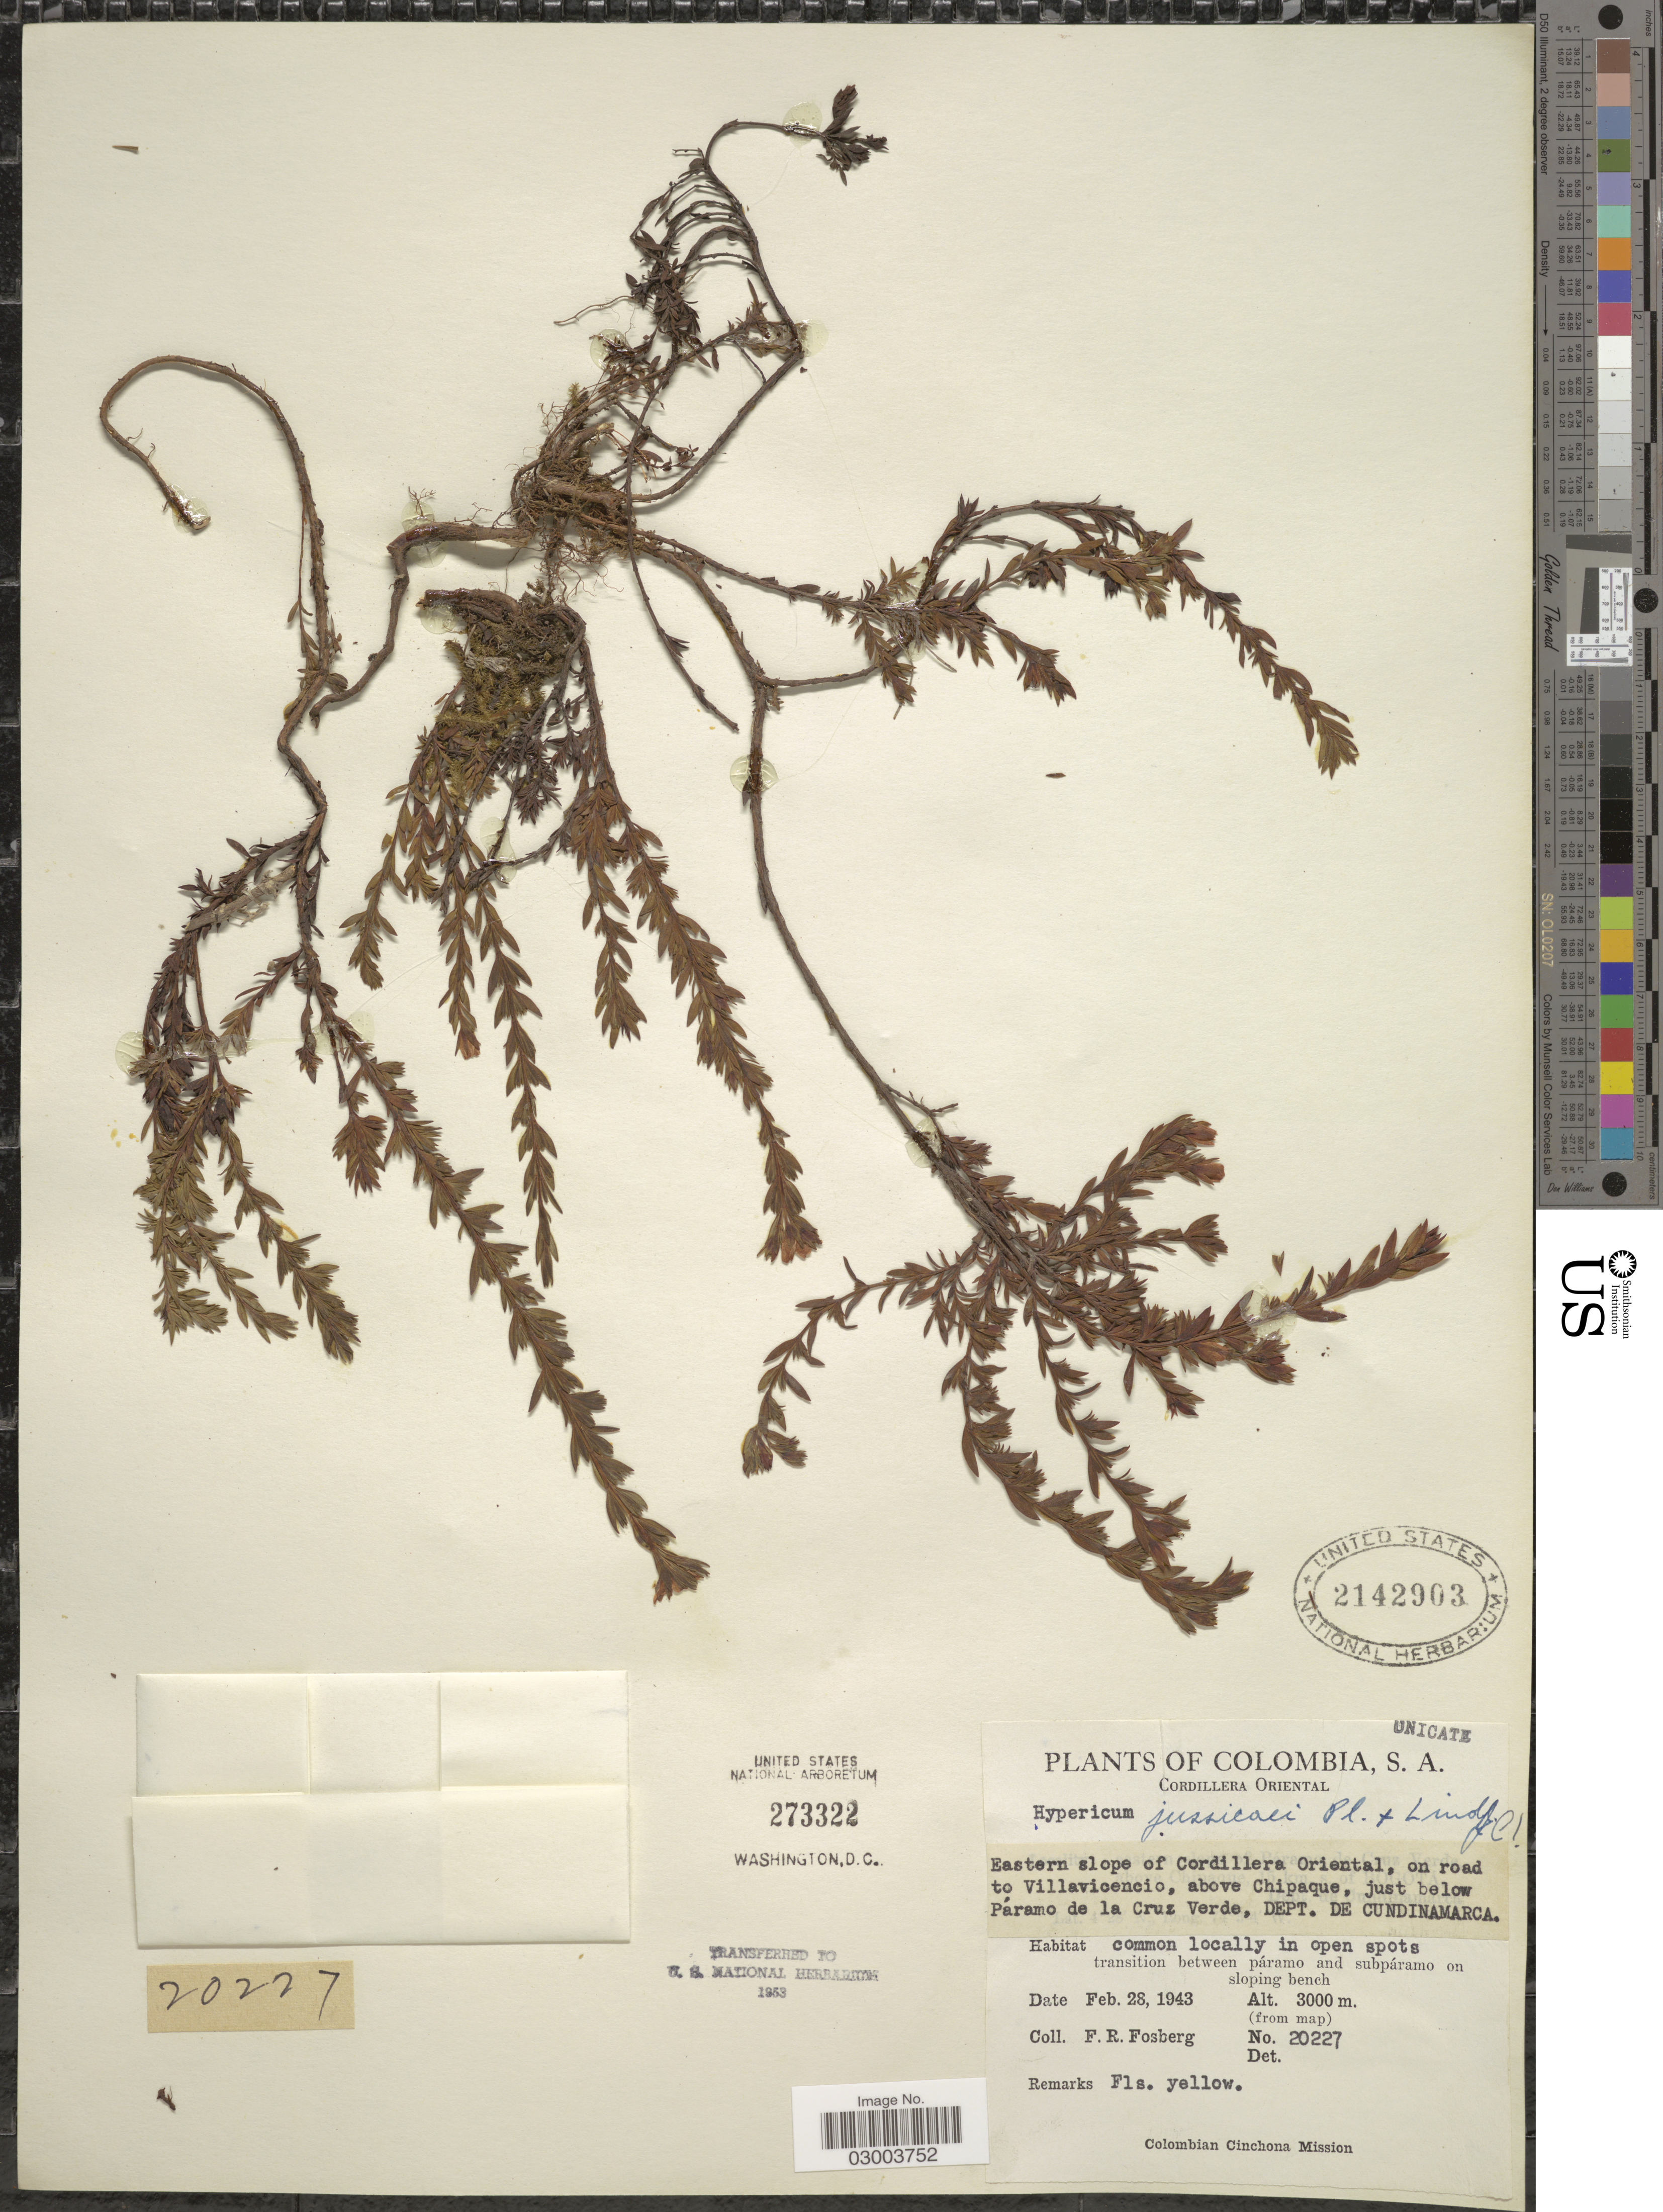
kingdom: Plantae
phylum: Tracheophyta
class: Magnoliopsida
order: Malpighiales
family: Hypericaceae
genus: Hypericum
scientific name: Hypericum humboldtianum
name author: Steud.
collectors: F. R. Fosberg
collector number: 20227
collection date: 1943-02-28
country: Colombia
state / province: Cundinamarca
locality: Cordillera Oriental, Eastern slope of Cordillera Oriental, on road to Villavicencio, above Chipaque, just below Páramo de la Cruz Verde, Dept. de Cundinamarca.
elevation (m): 3000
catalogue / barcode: US 2142903